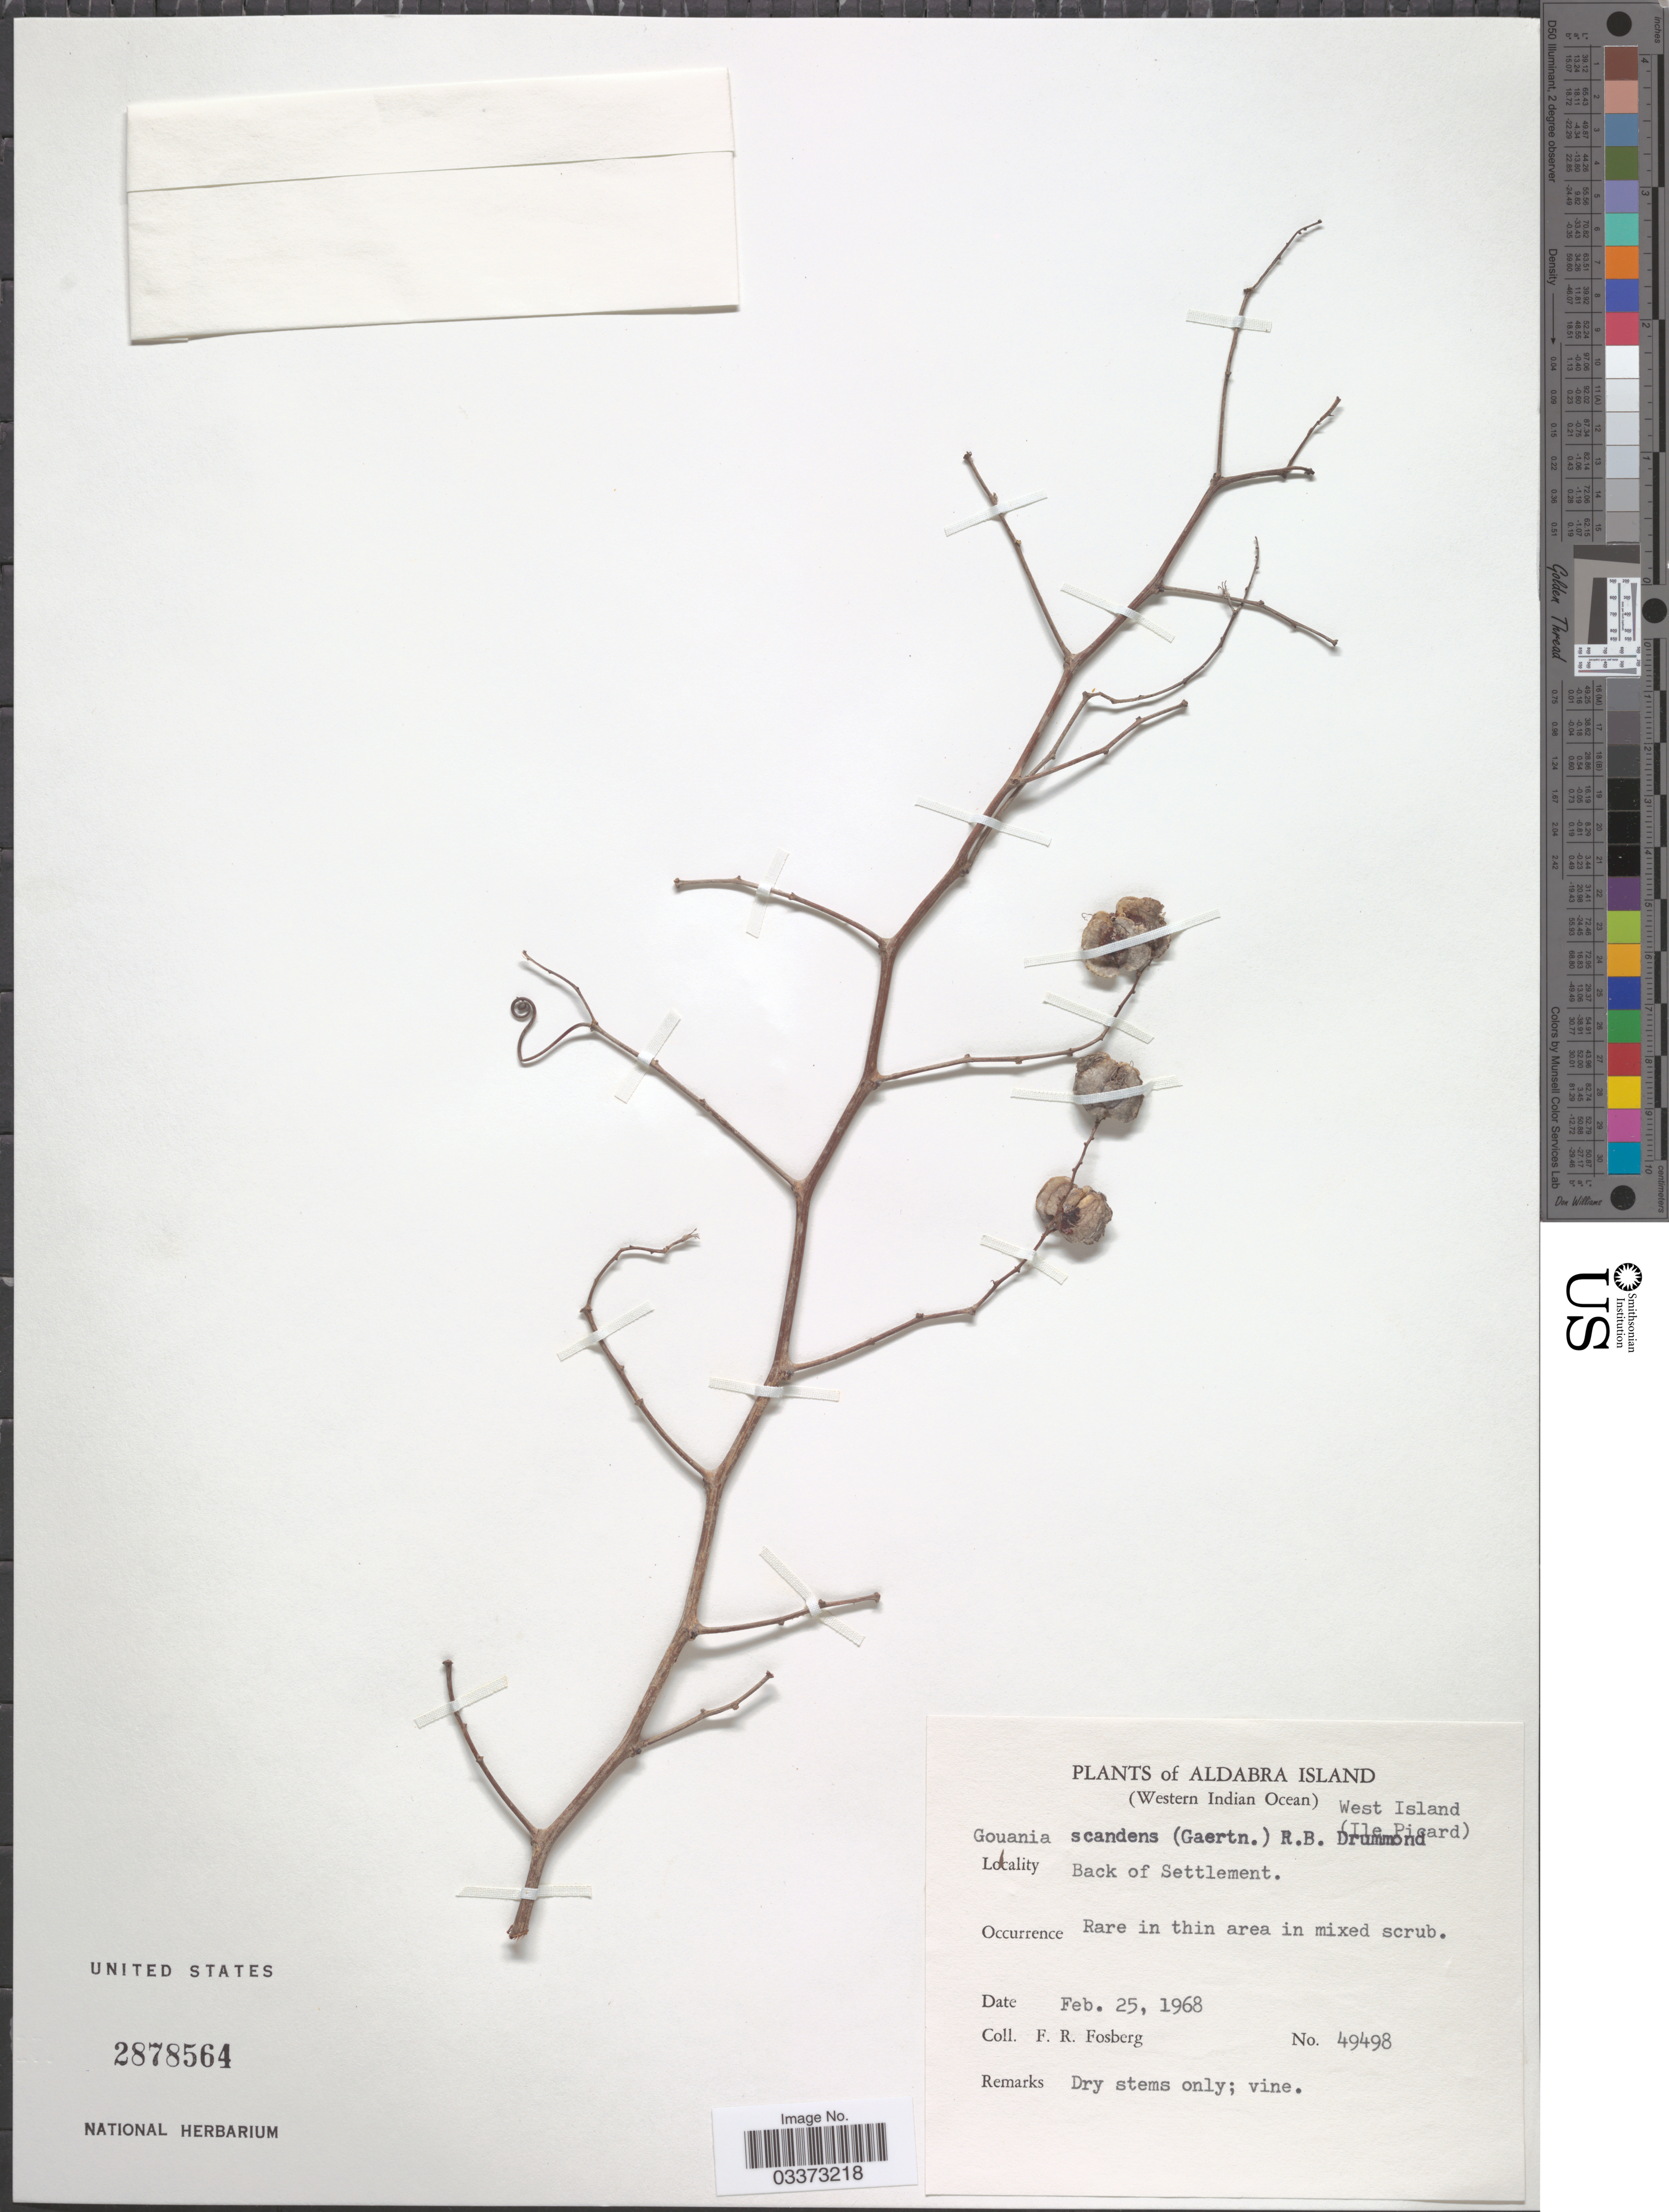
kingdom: Plantae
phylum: Tracheophyta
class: Magnoliopsida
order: Rosales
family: Rhamnaceae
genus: Gouania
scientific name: Gouania scandens subsp. scandens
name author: (Gaertn.) R.B. Drumm.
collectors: F. R. Fosberg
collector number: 49498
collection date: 1968-02-25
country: Seychelles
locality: Aldabra Island (Western Indian Ocean). West Island (Ile Picard). Back of Settlement.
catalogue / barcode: US 2878564